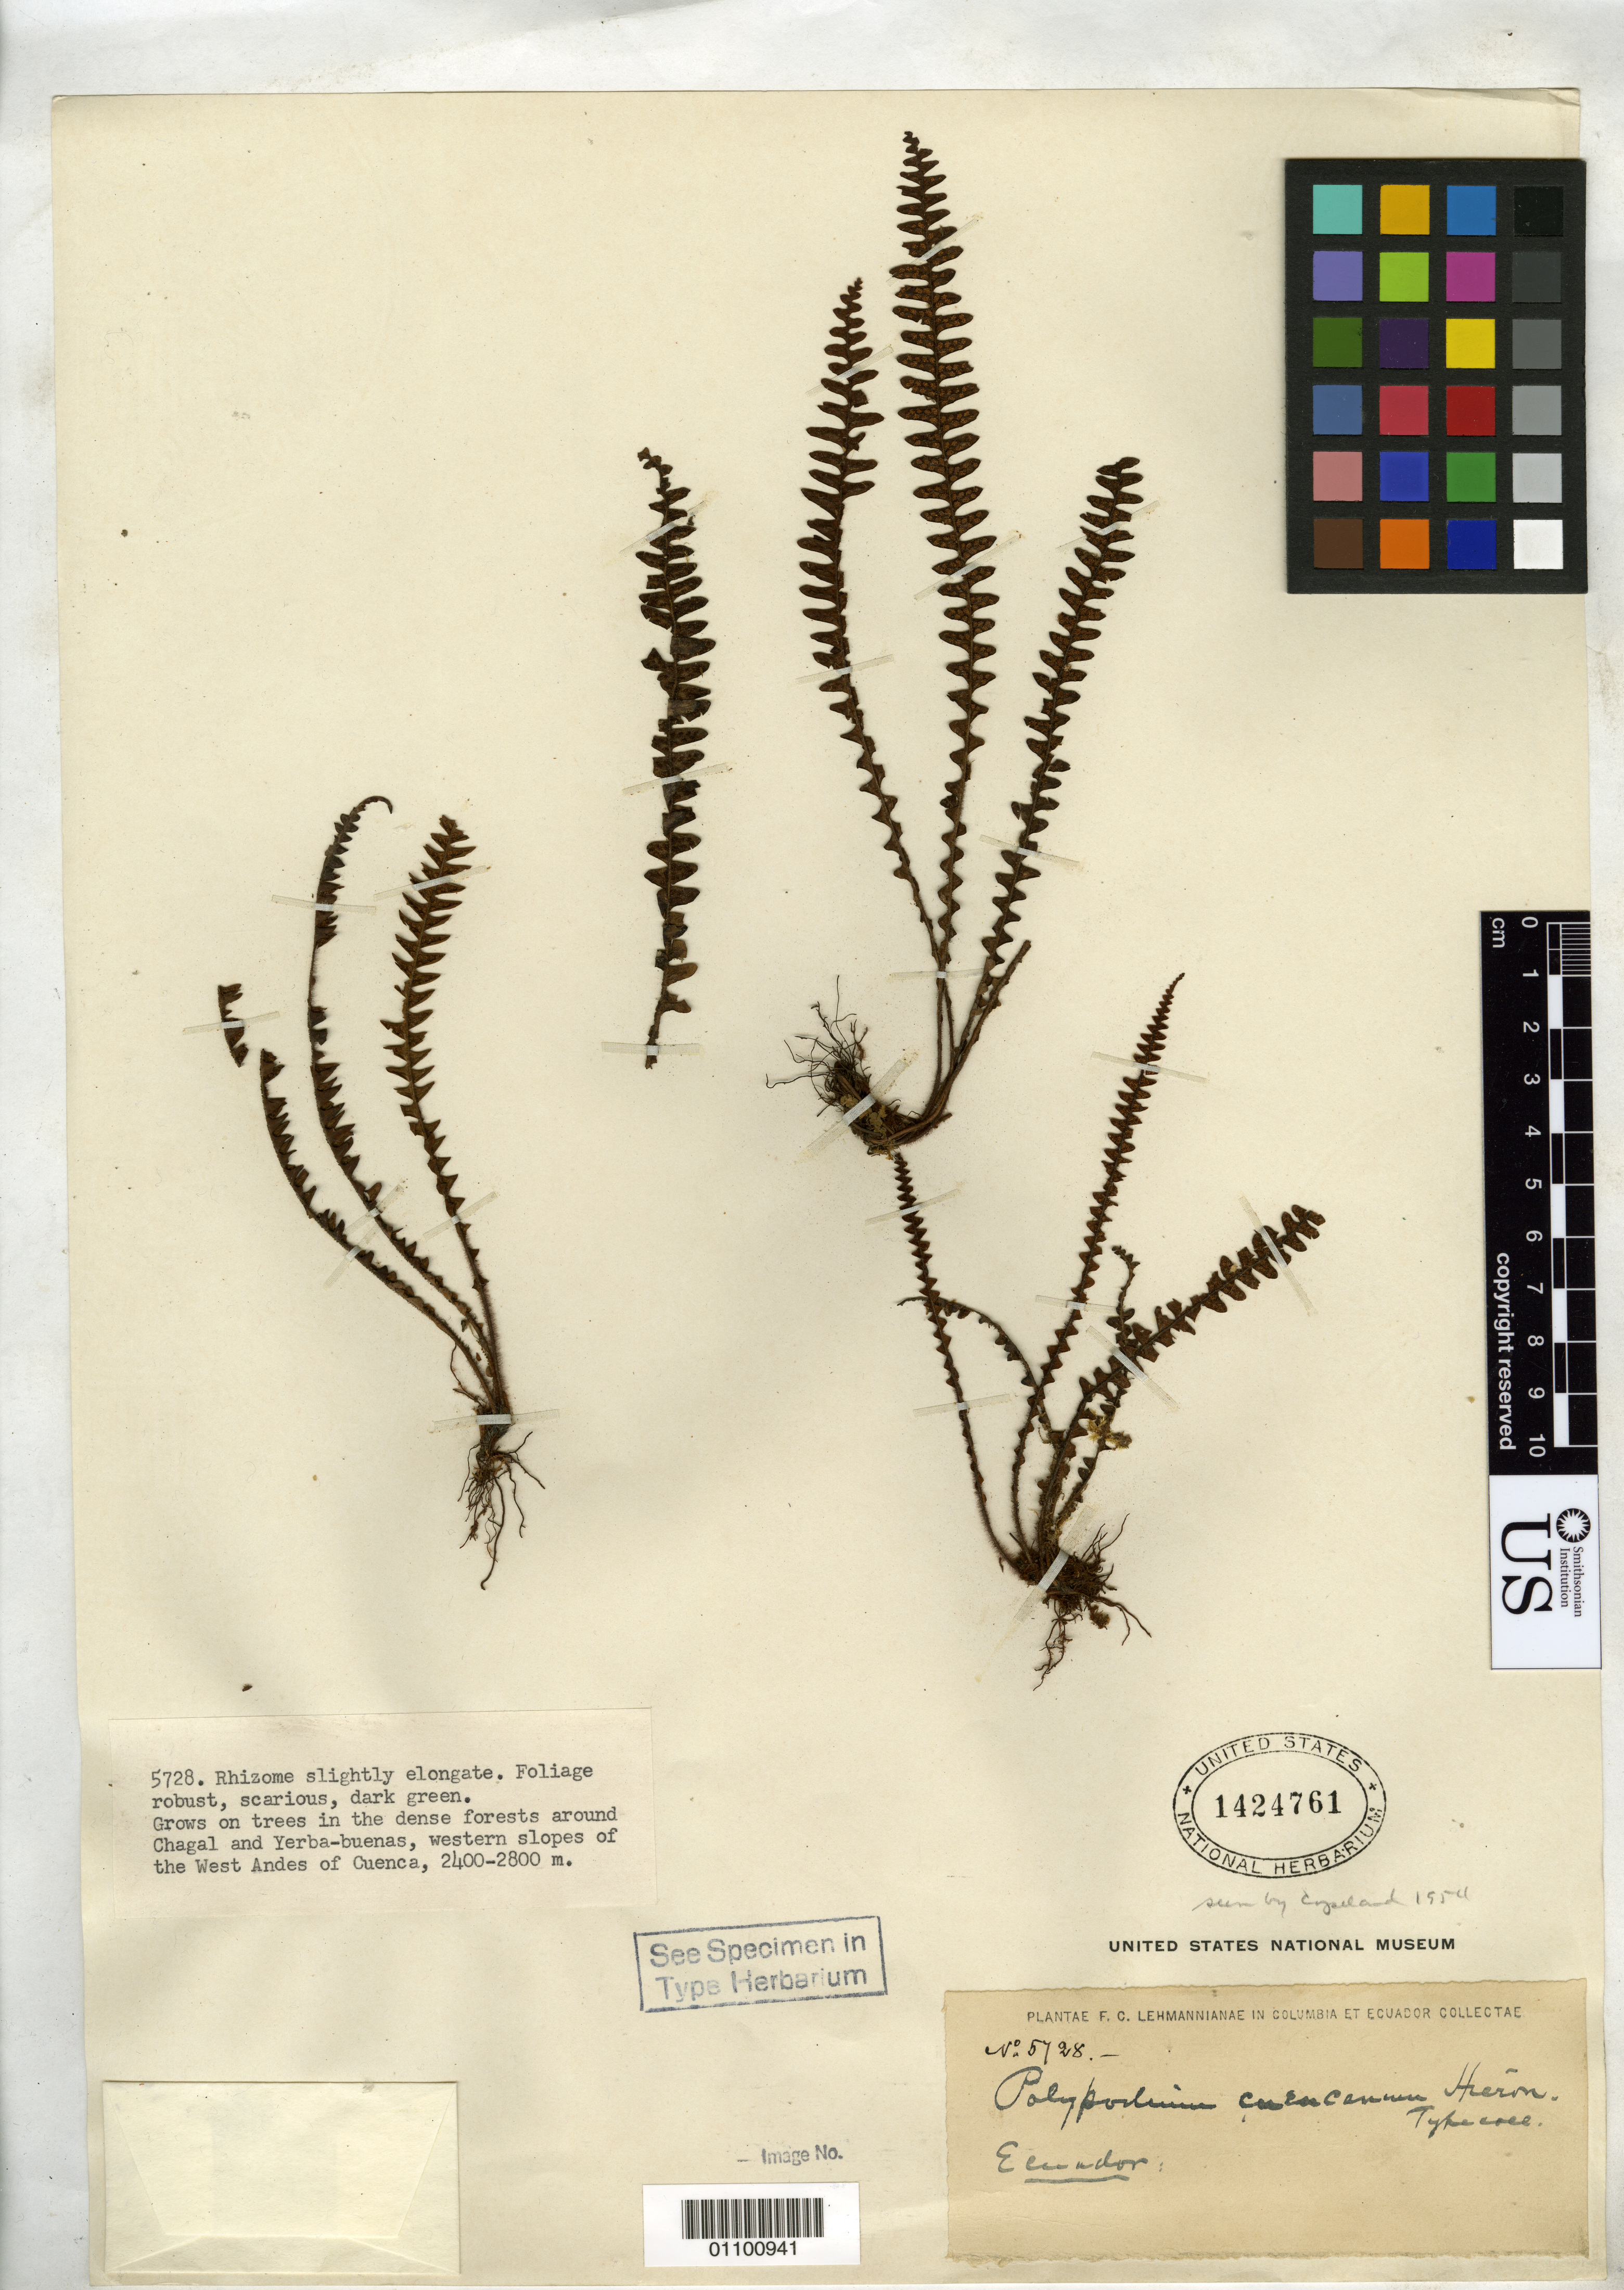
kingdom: Plantae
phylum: Tracheophyta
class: Polypodiopsida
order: Polypodiales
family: Polypodiaceae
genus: Polypodium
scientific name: Polypodium cuencanum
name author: Hieron.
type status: Isotype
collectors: F. C. Lehmann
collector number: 5728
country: Ecuador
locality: Chagal & Yerbuena, Cuenca.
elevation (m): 2400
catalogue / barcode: US 1424761